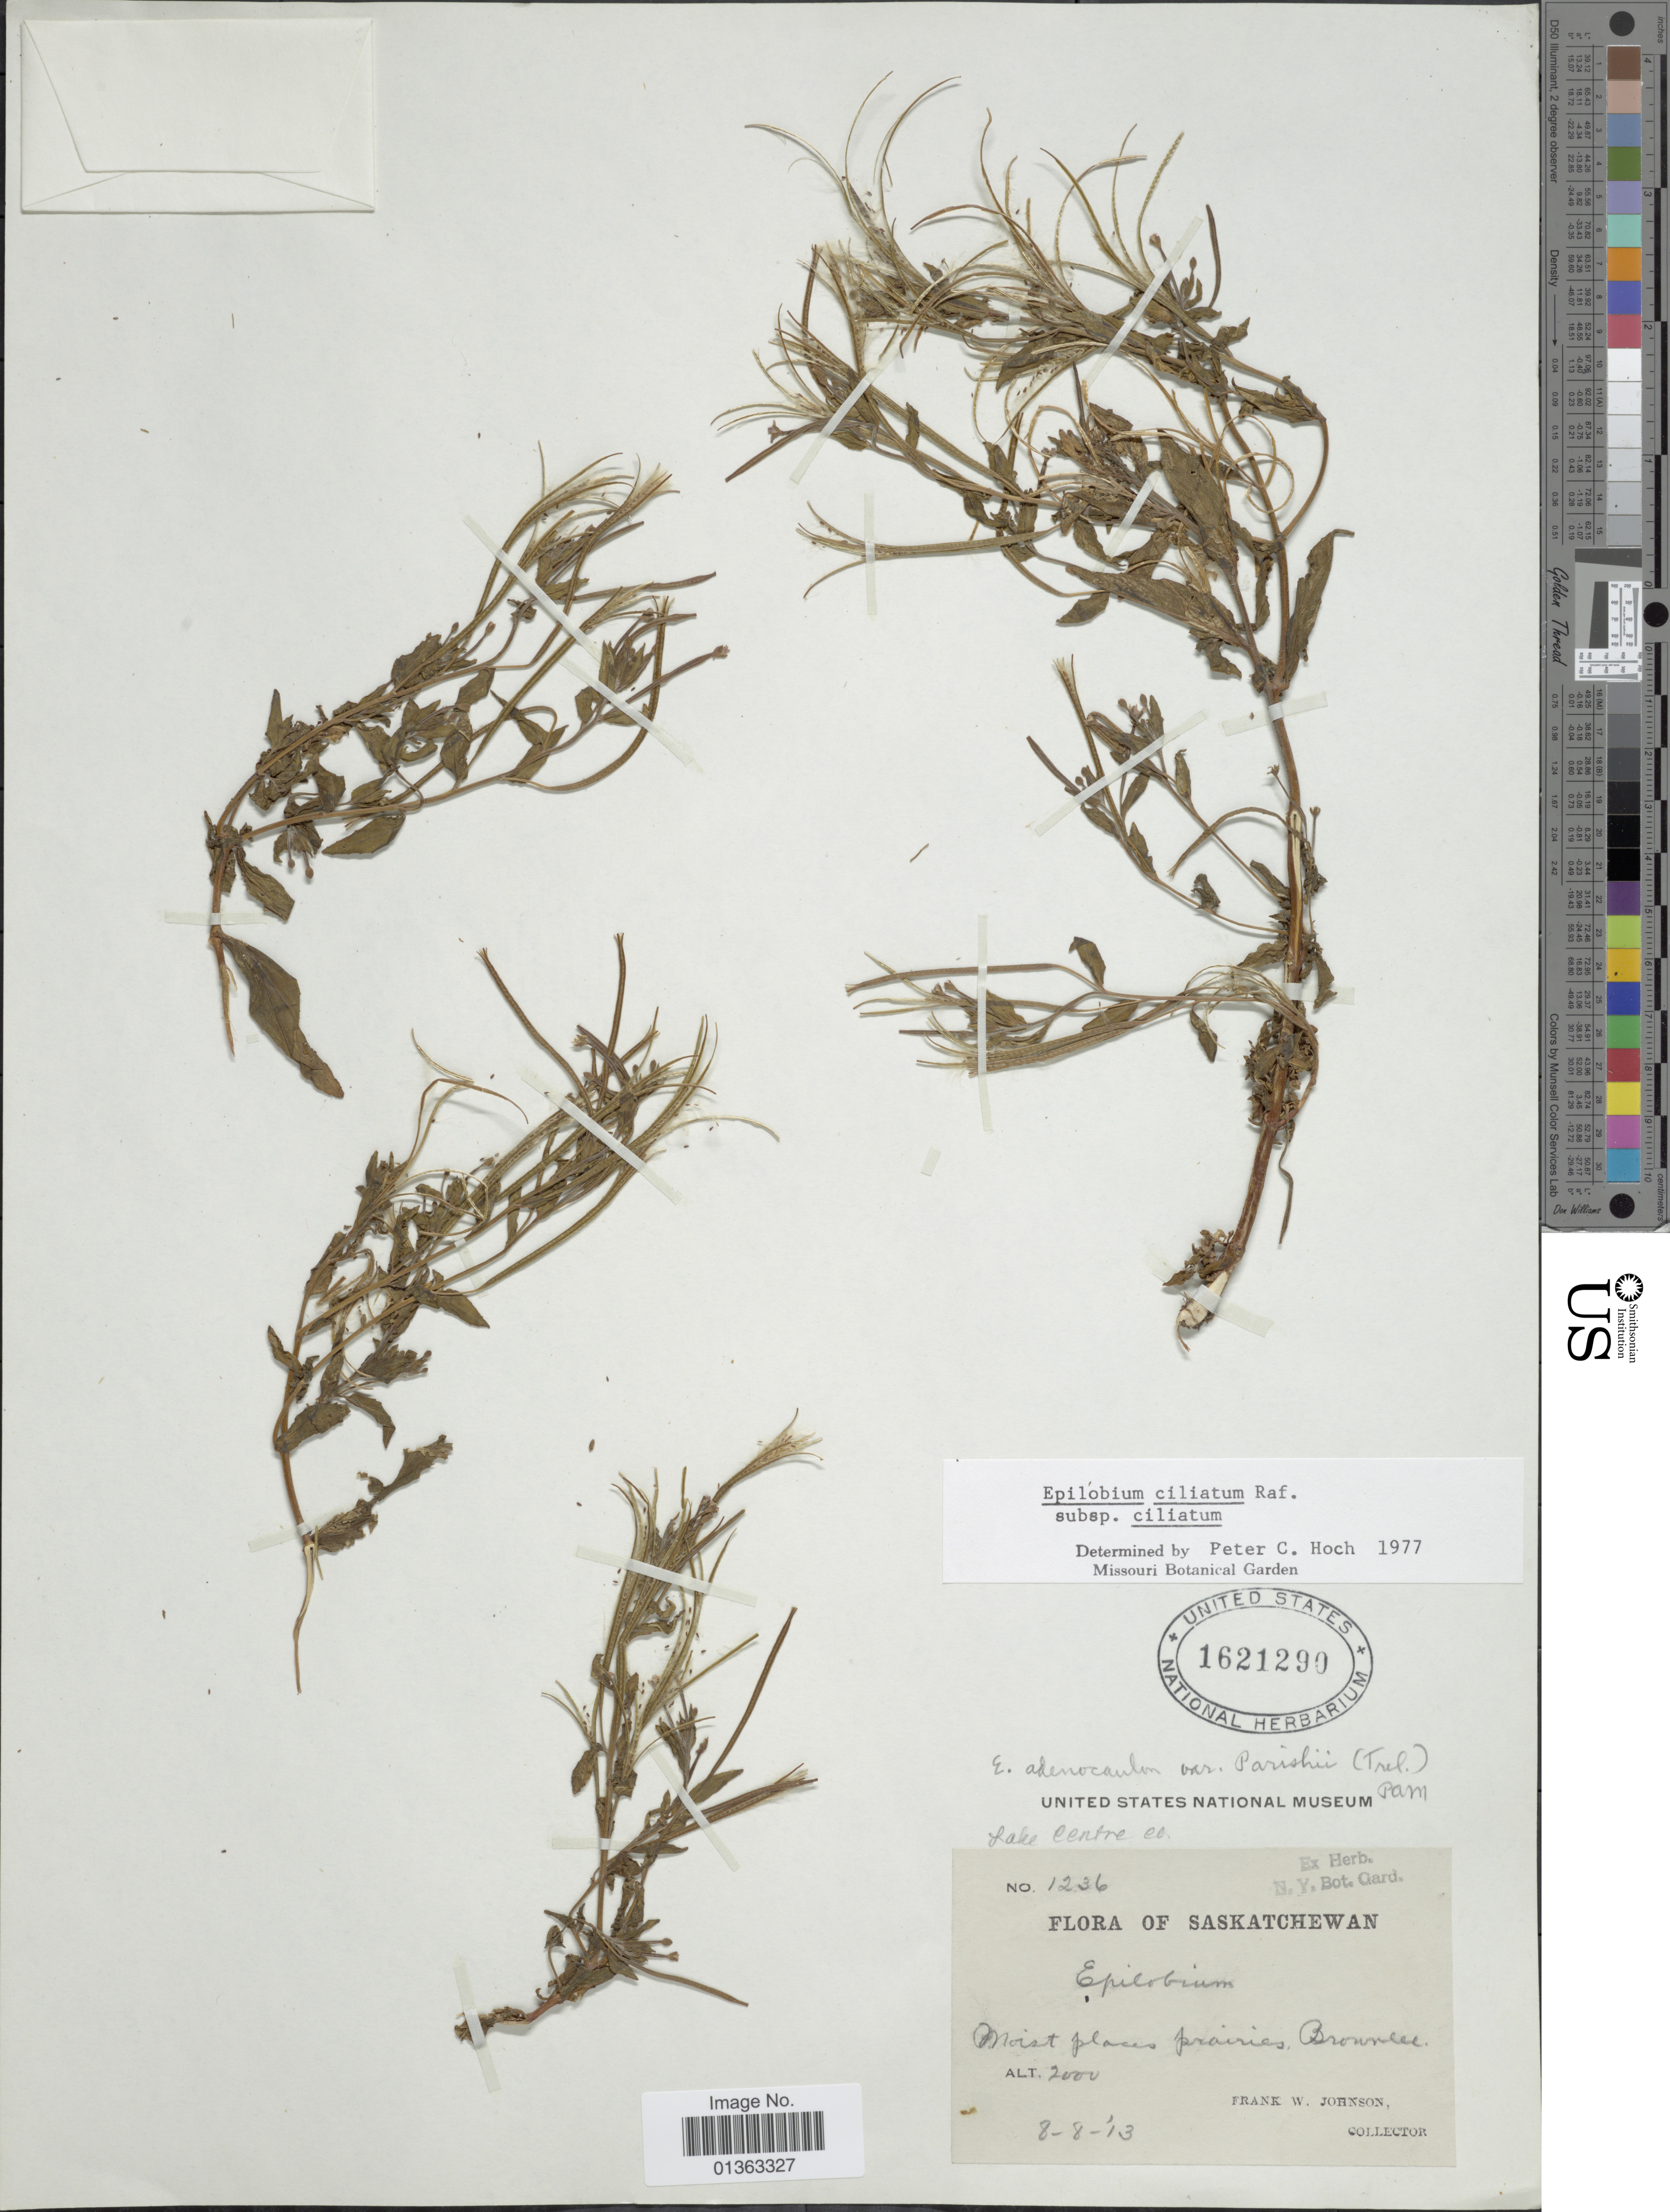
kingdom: Plantae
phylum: Tracheophyta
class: Magnoliopsida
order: Myrtales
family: Onagraceae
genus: Epilobium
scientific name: Epilobium ciliatum subsp. ciliatum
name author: Raf.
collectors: F. W. Johnson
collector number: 1236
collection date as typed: Transcribed d/m/y: 8/8/13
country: Canada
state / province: Saskatchewan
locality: Moist places prairies, Brownell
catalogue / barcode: US 1621290